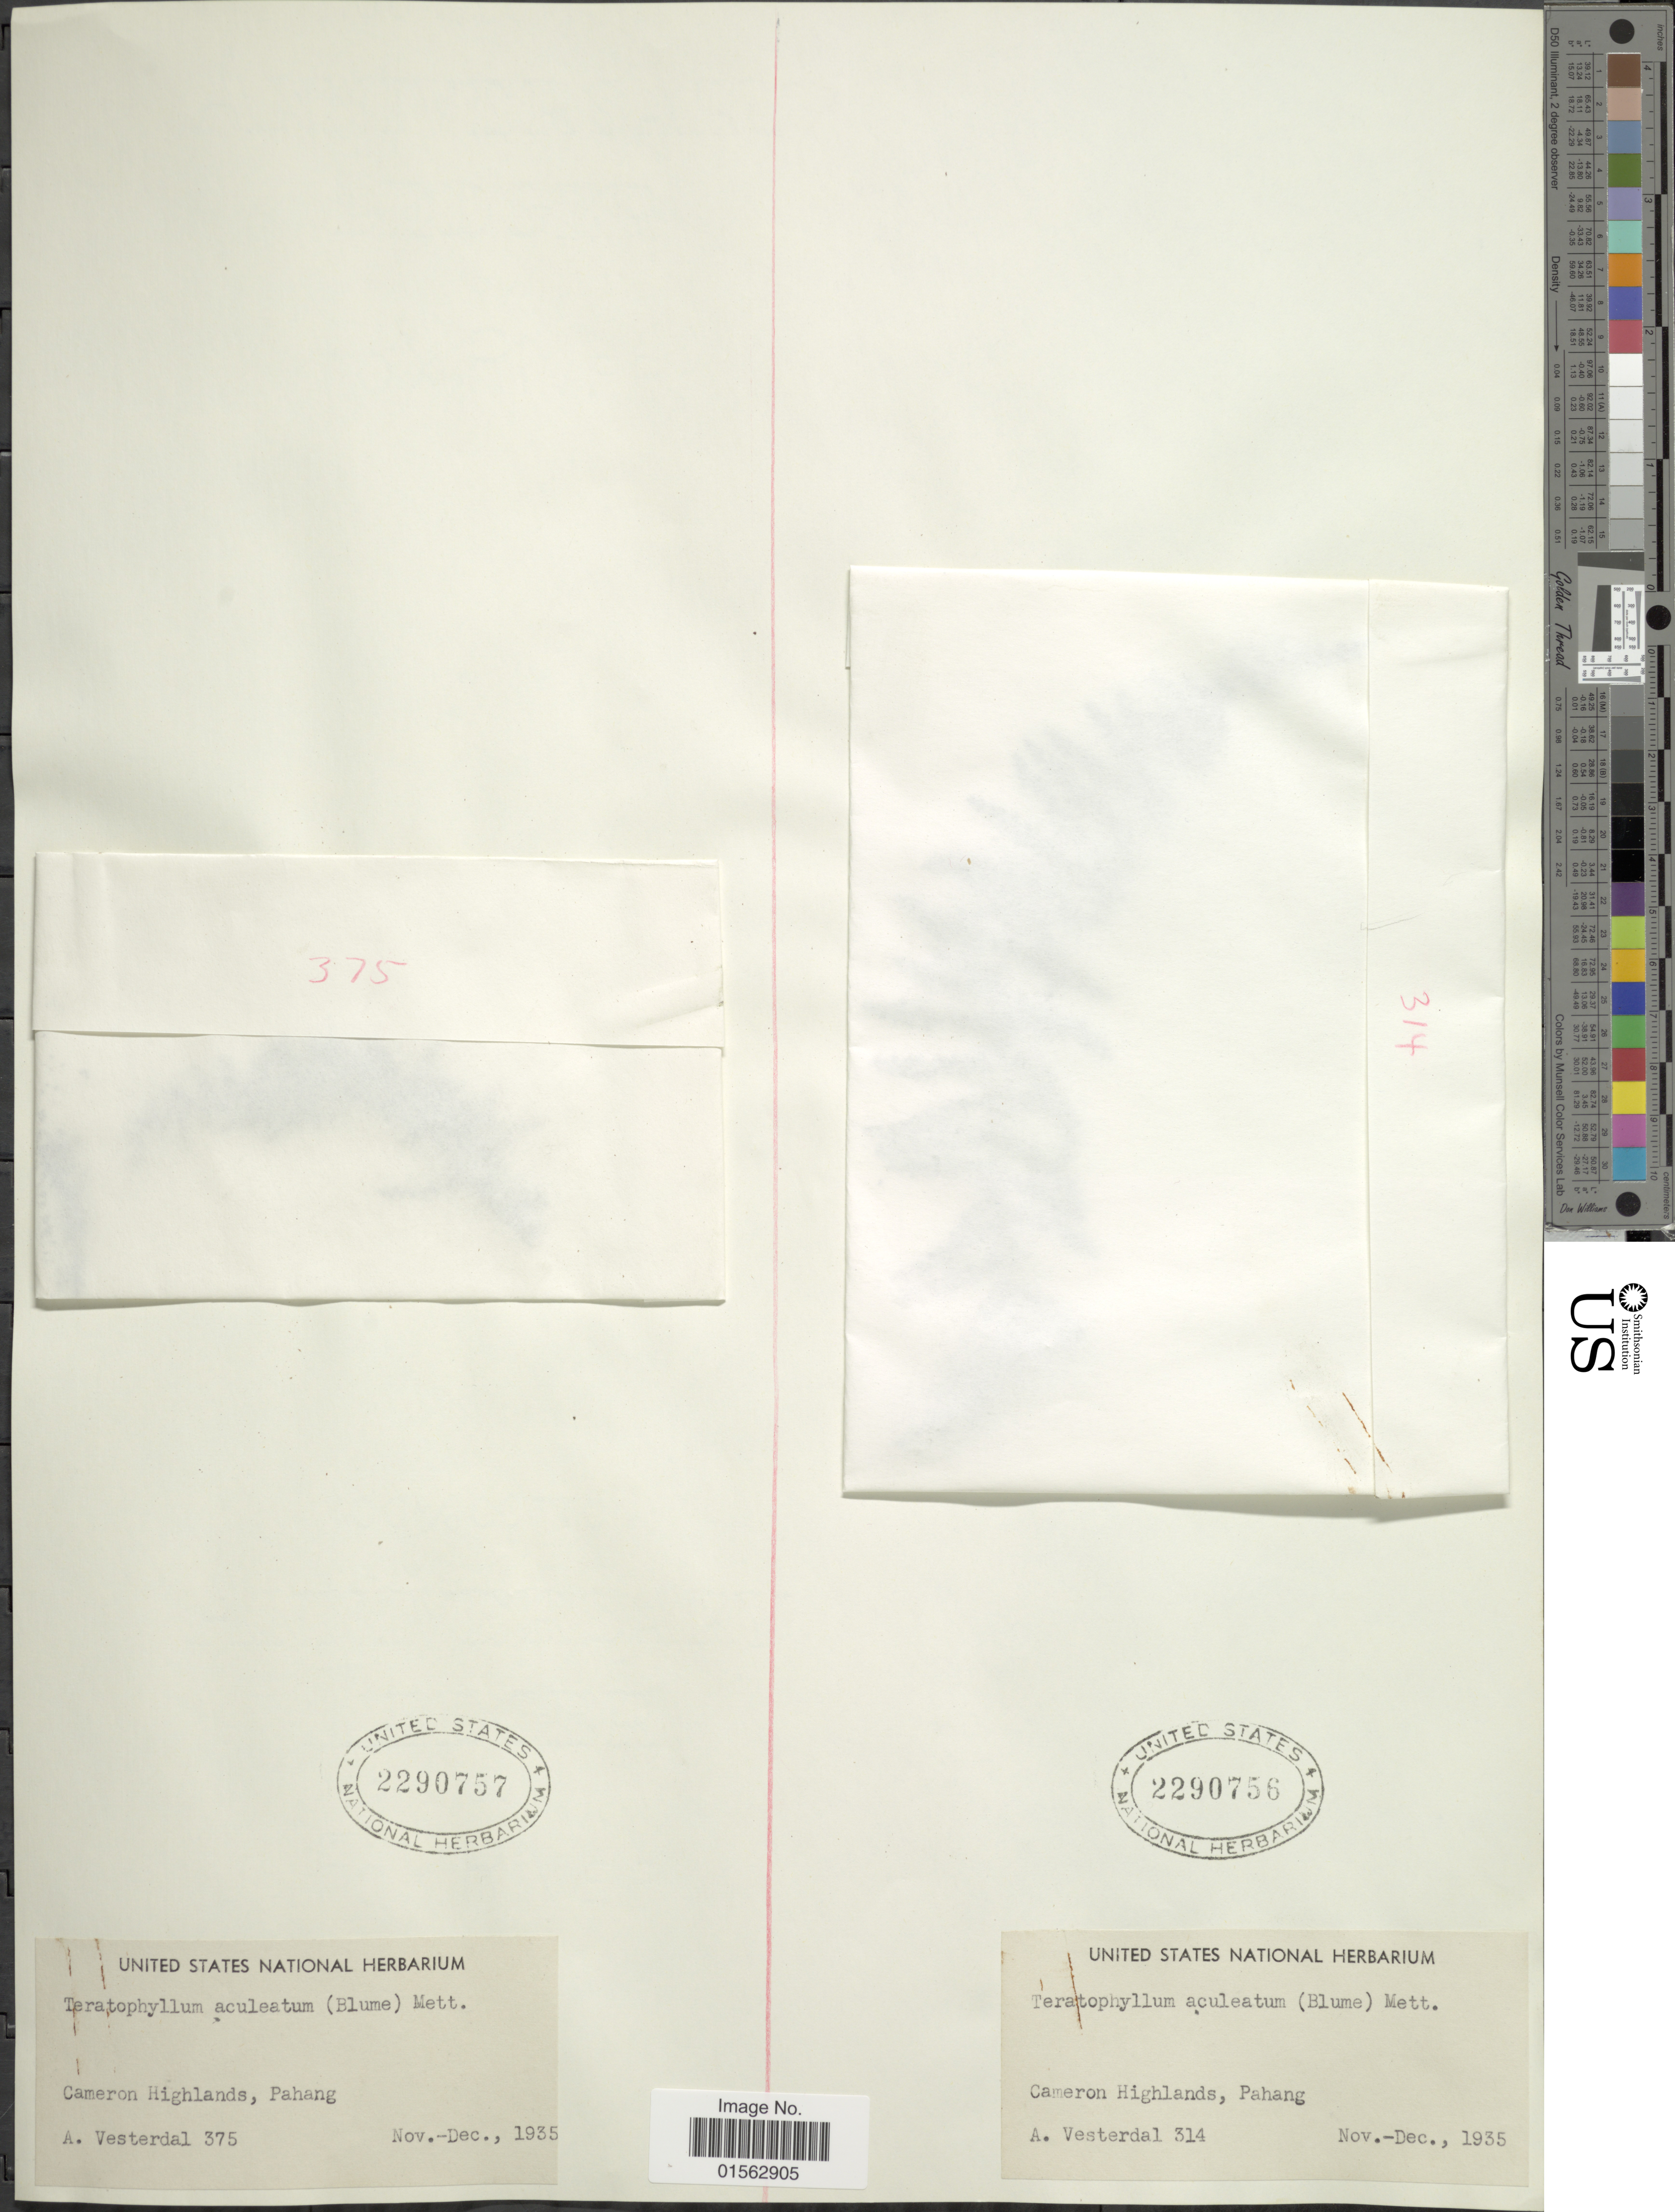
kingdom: Plantae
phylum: Tracheophyta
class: Polypodiopsida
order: Polypodiales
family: Dryopteridaceae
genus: Teratophyllum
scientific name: Teratophyllum aculeatum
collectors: A. Vesterdal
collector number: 375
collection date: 1935-11/1935-12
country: Malaysia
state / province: Pahang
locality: Cameron Highlands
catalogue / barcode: US 2290757-2